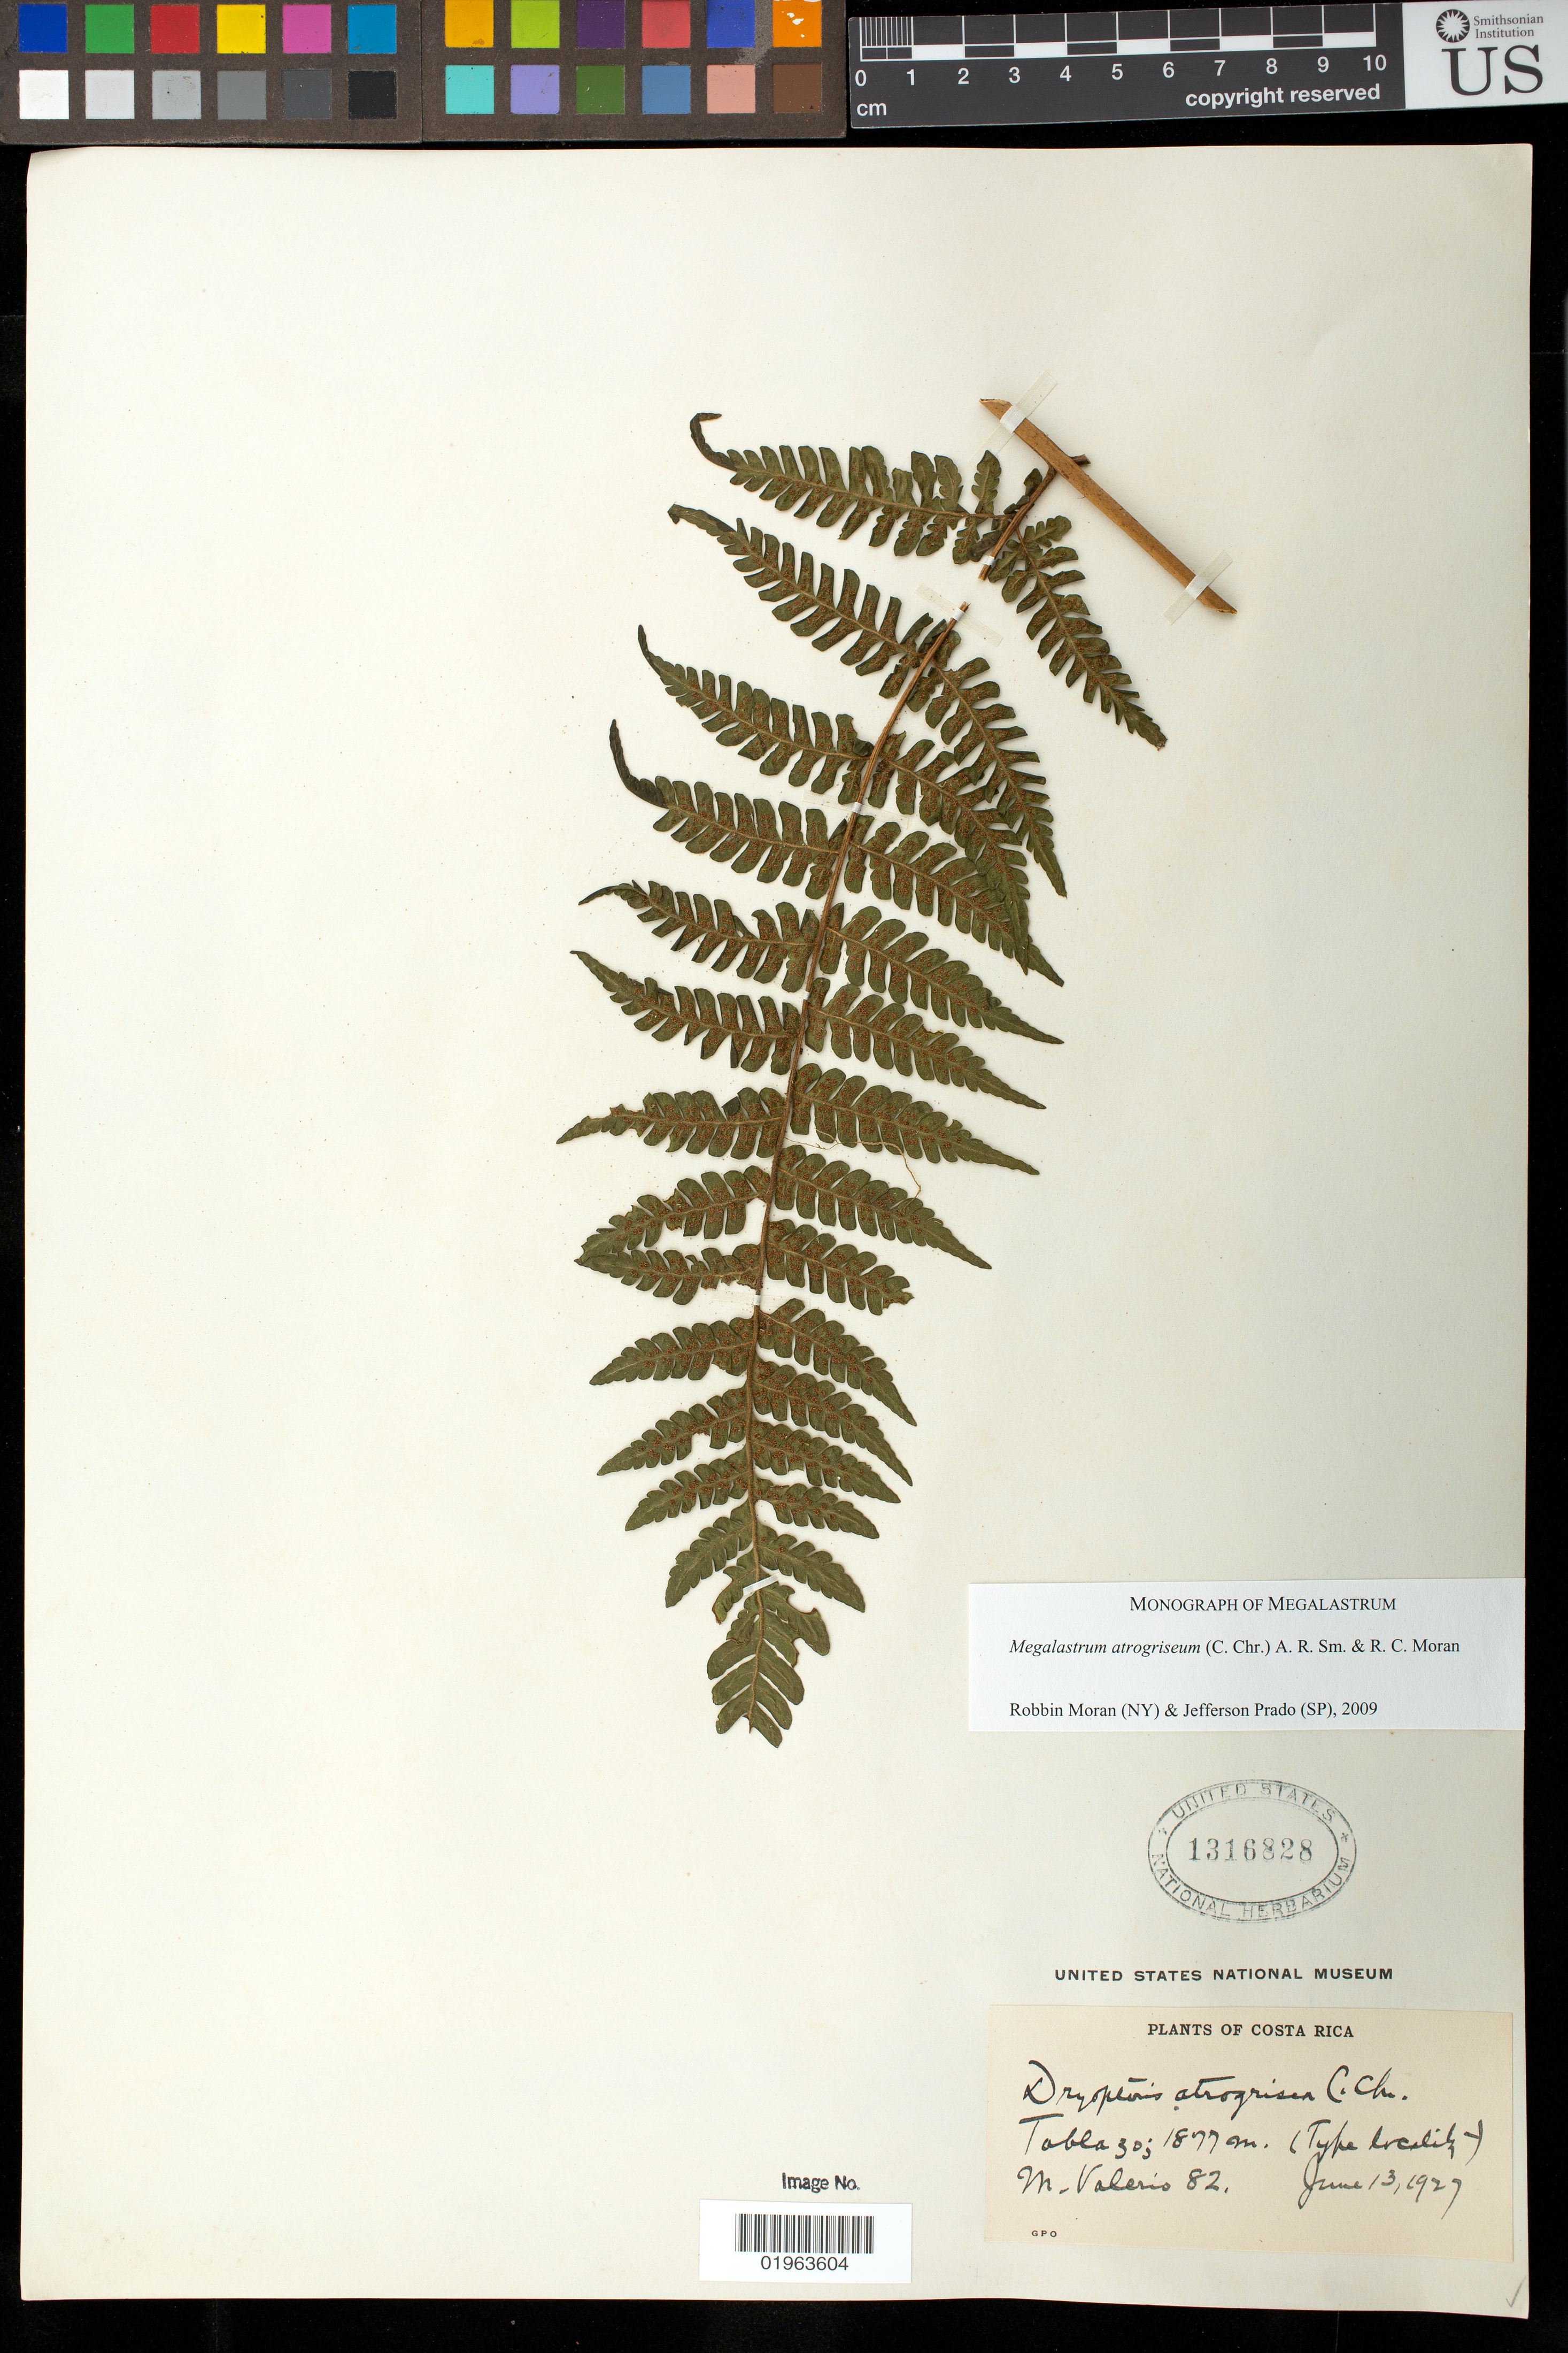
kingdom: Plantae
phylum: Tracheophyta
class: Polypodiopsida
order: Polypodiales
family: Dryopteridaceae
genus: Megalastrum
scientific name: Megalastrum atrogriseum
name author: (C. Chr.) A.R. Sm. & R.C. Moran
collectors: M. Valerio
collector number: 82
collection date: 1929-06-13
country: Costa Rica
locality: Tablazo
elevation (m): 1877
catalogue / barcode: US 1316828